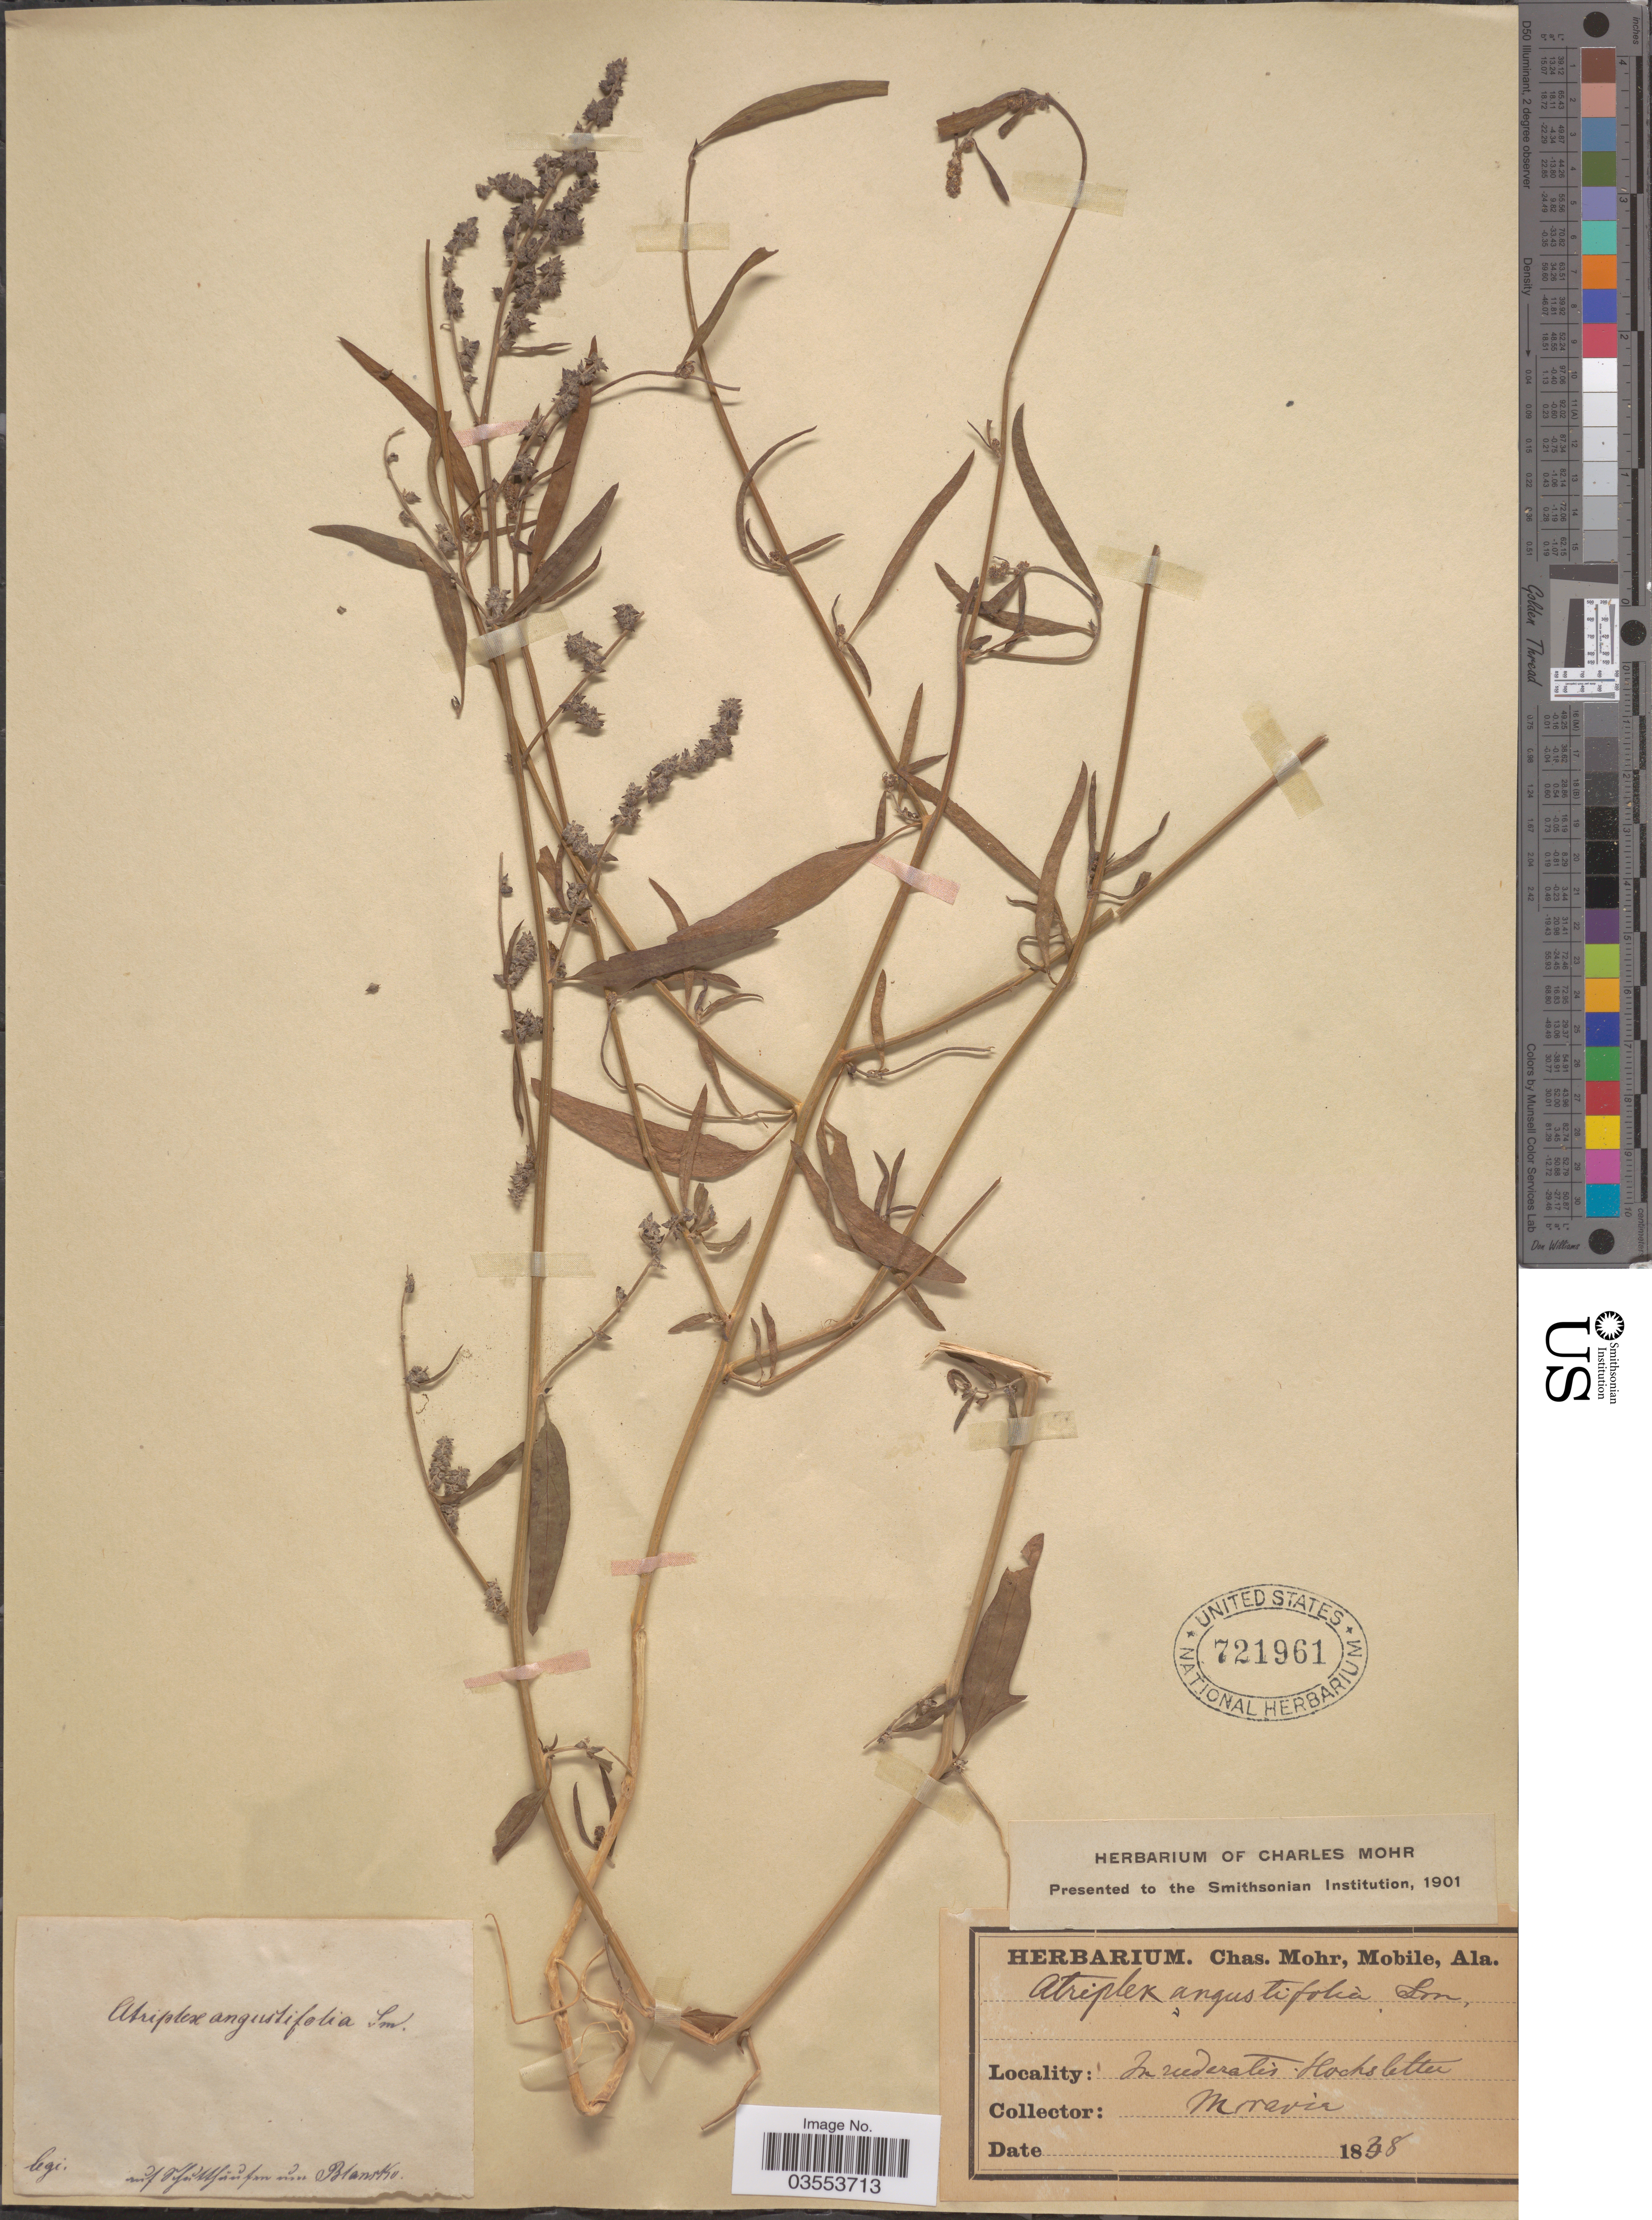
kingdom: Plantae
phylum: Tracheophyta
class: Magnoliopsida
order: Caryophyllales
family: Amaranthaceae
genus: Atriplex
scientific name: Atriplex angustifolia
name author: Sm.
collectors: -. Hochstetter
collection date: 1838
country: Czechia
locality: Moravia. [illegible text] Blansko.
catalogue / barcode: US 721961